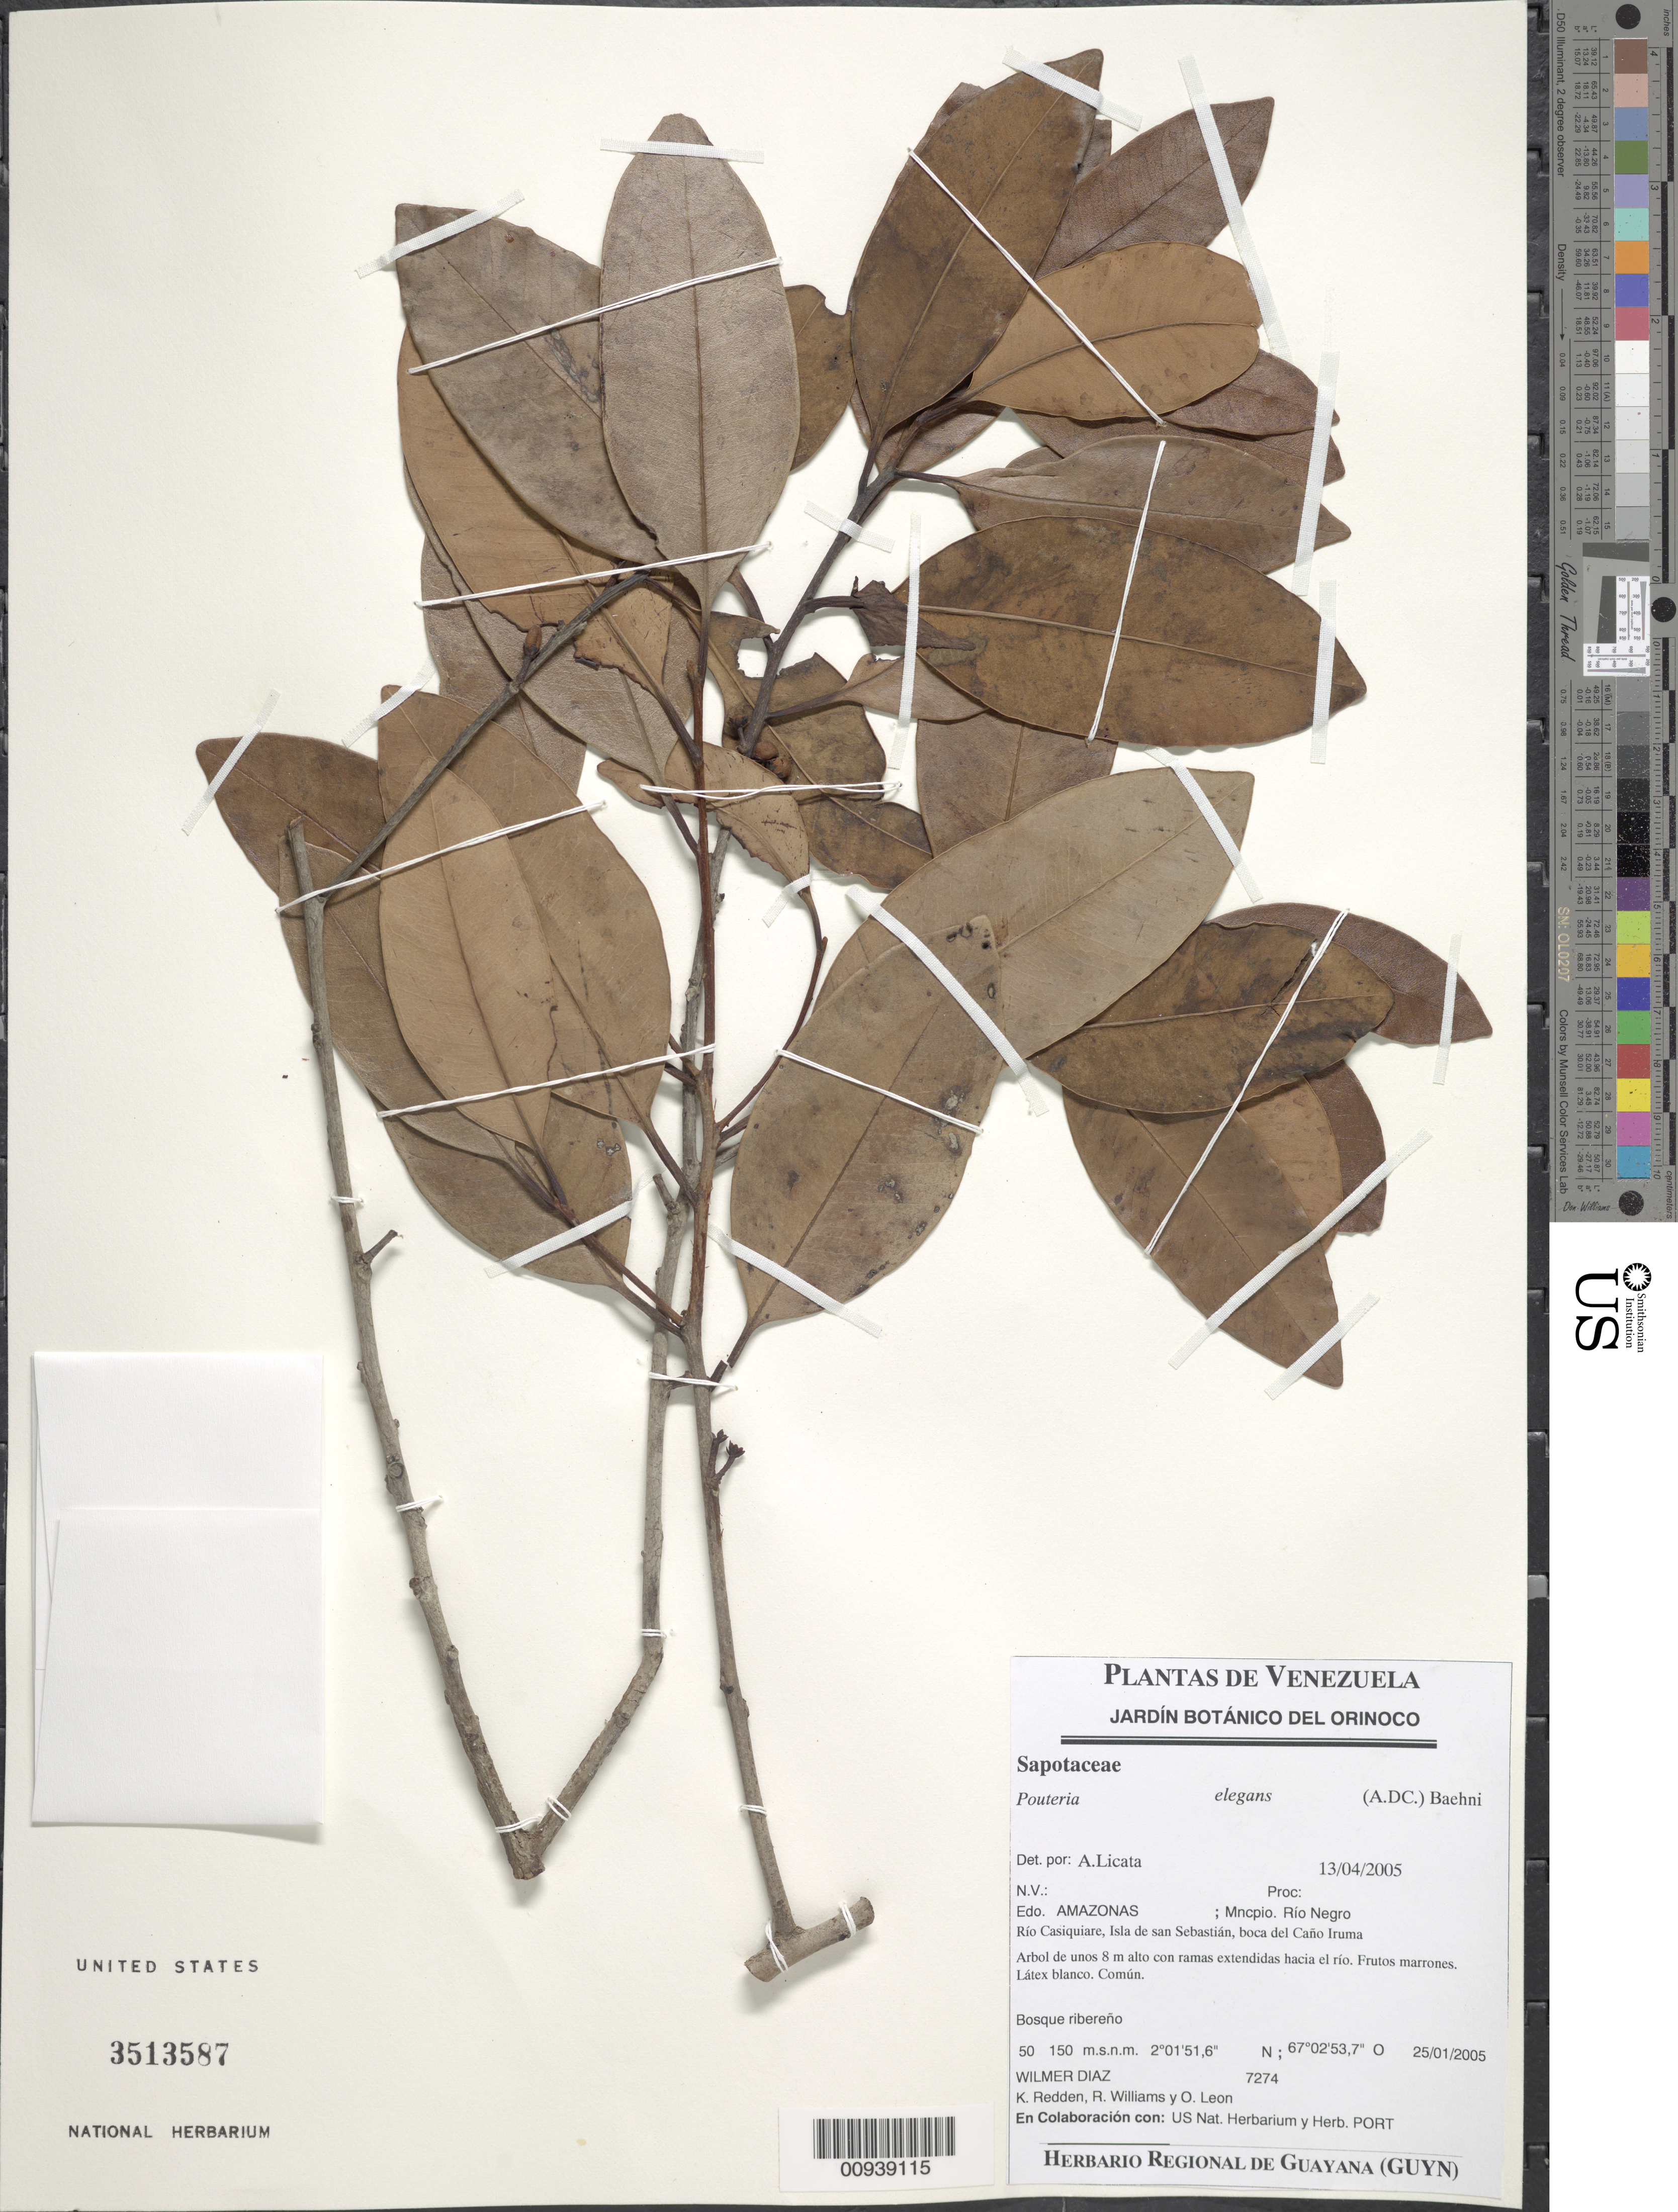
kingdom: Plantae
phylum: Tracheophyta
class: Magnoliopsida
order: Ericales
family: Sapotaceae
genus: Pouteria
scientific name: Pouteria elegans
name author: (A. DC.) Baehni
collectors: W. Díaz P., K. M. Redden, R. Williams & O. León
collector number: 7274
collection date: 2005-02-25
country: Venezuela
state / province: Amazonas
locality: Edo. Amazonas, Mncpio. Rio Negro, Rio Casiquiare, isla de san Sebastian, boca del Cano Iruma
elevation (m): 50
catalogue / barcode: US 3513587